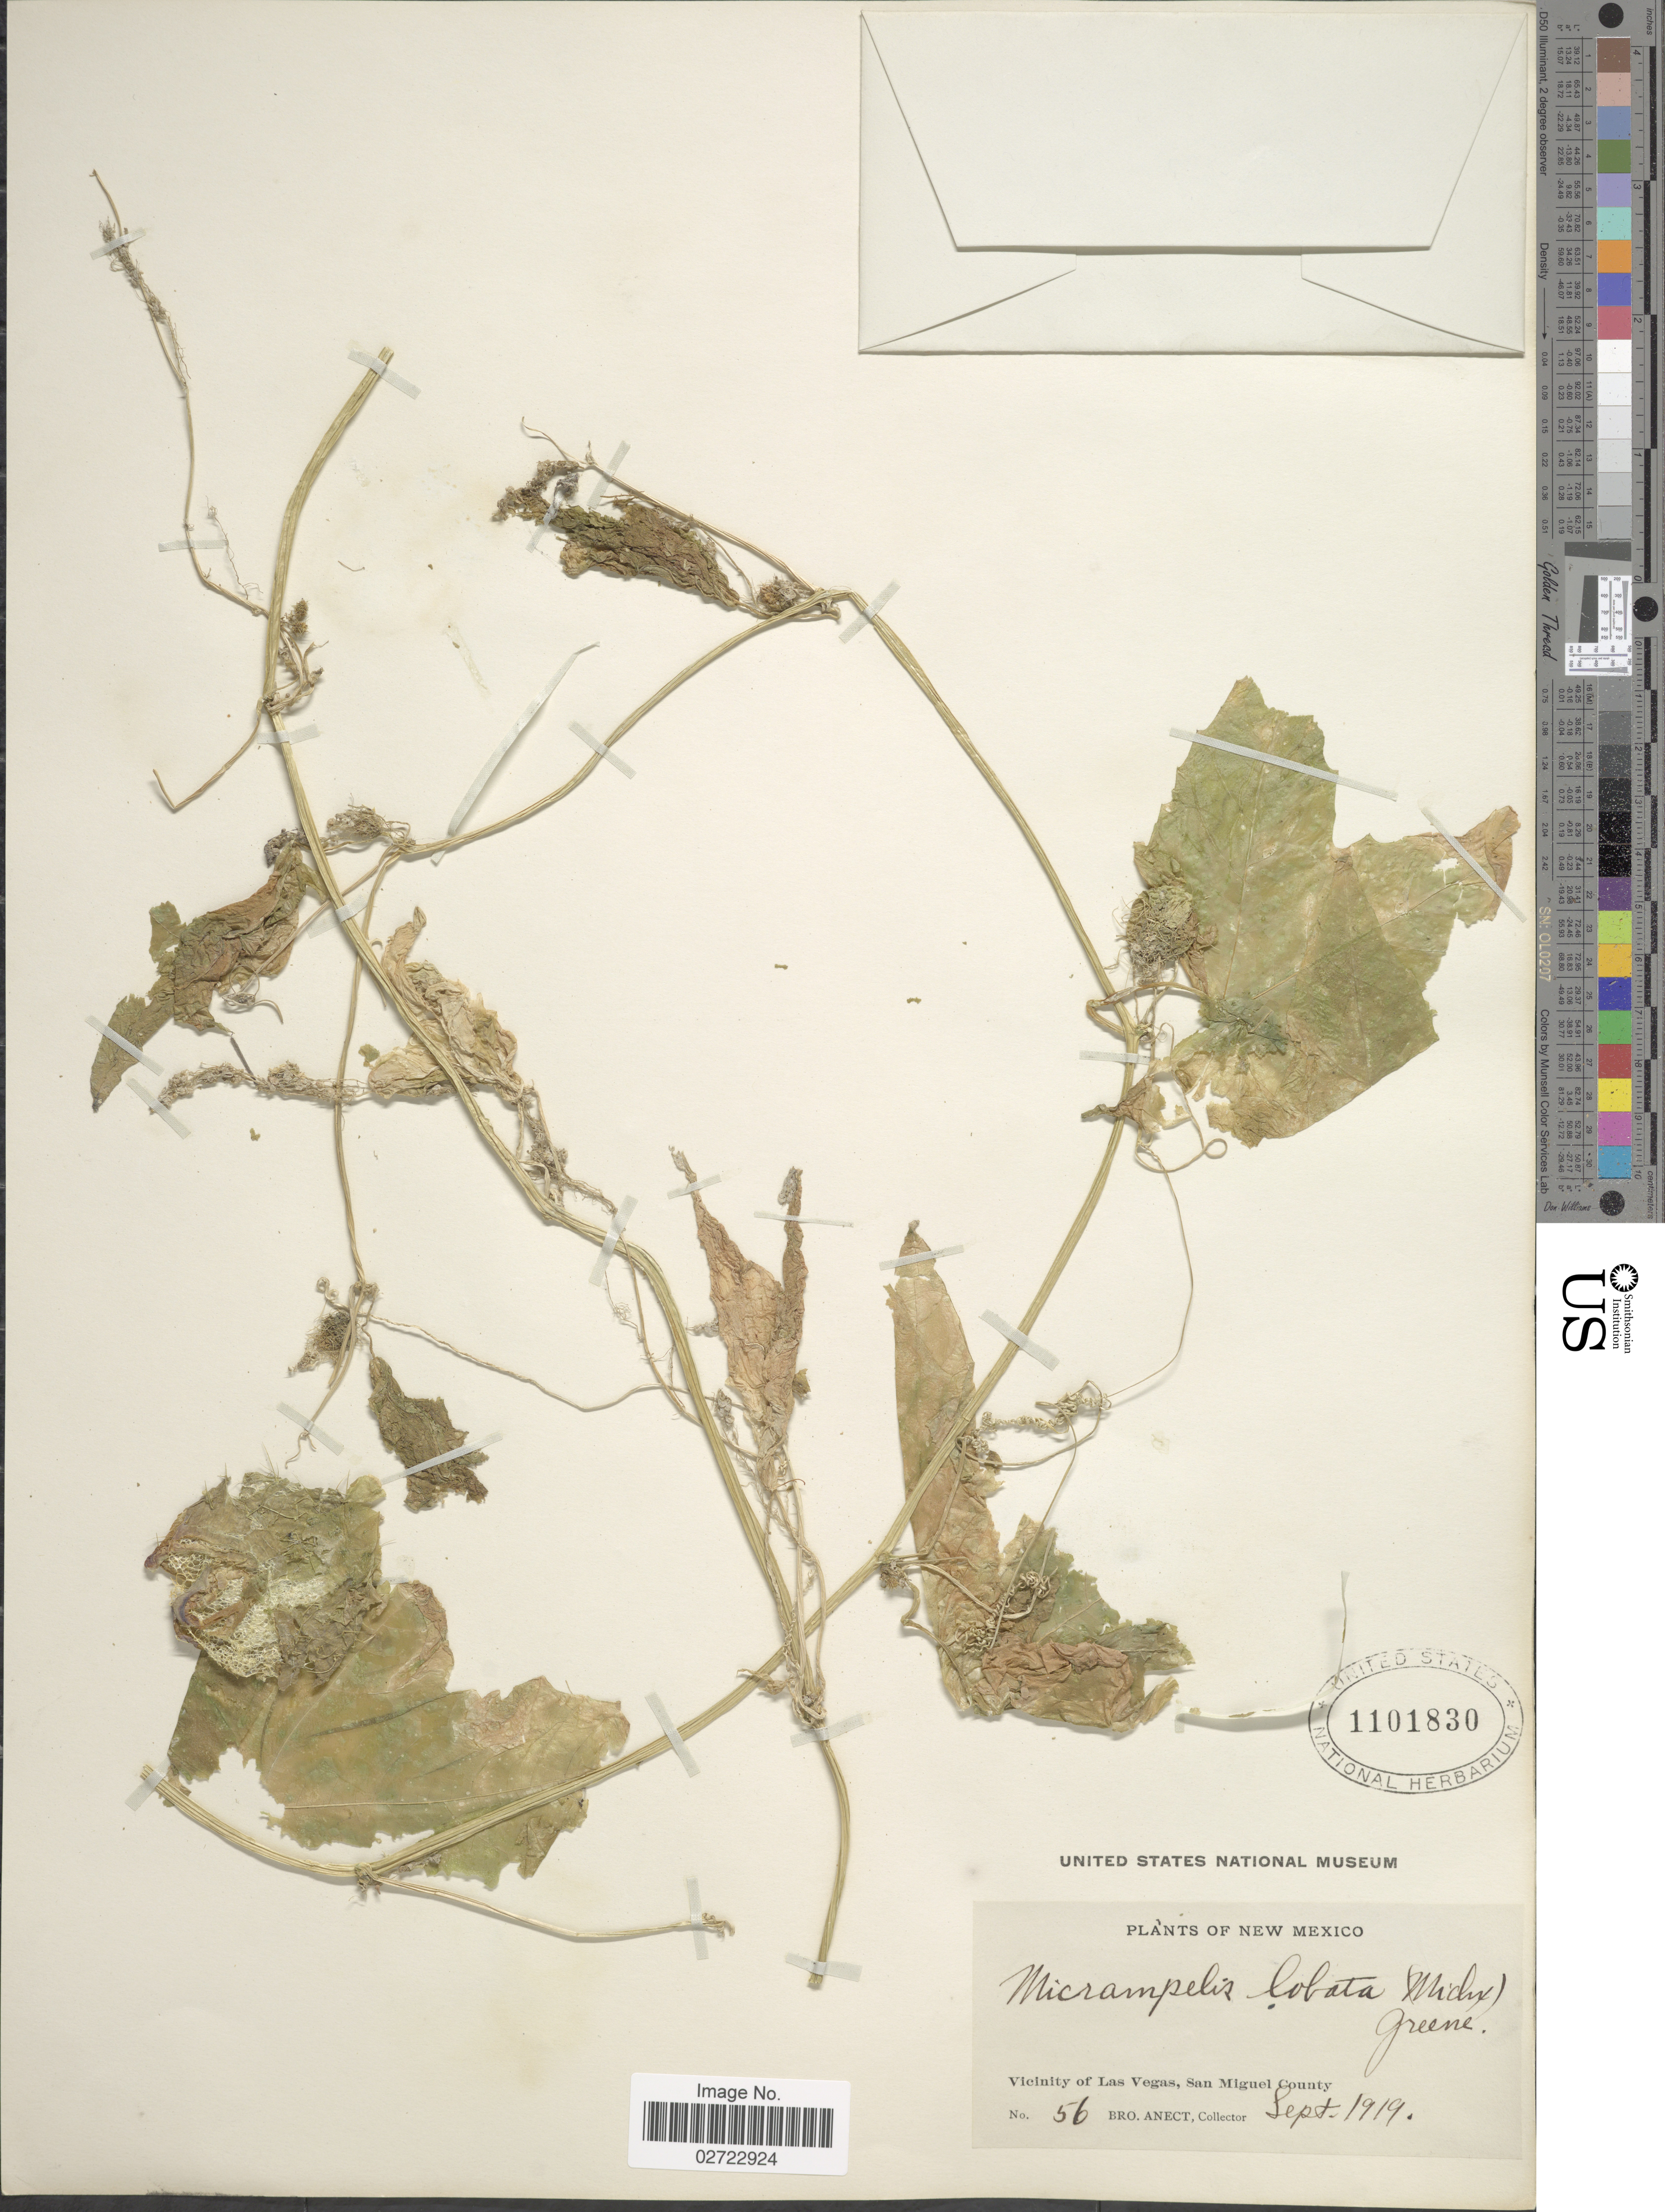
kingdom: Plantae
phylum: Tracheophyta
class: Magnoliopsida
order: Cucurbitales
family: Cucurbitaceae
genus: Echinocystis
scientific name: Echinocystis lobata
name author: (Michx.) Torr. & A. Gray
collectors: B. Anect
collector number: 56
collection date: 1919-09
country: United States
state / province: New Mexico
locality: Vicinity of Las Vegas, San Miguel County.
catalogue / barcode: US 1101830